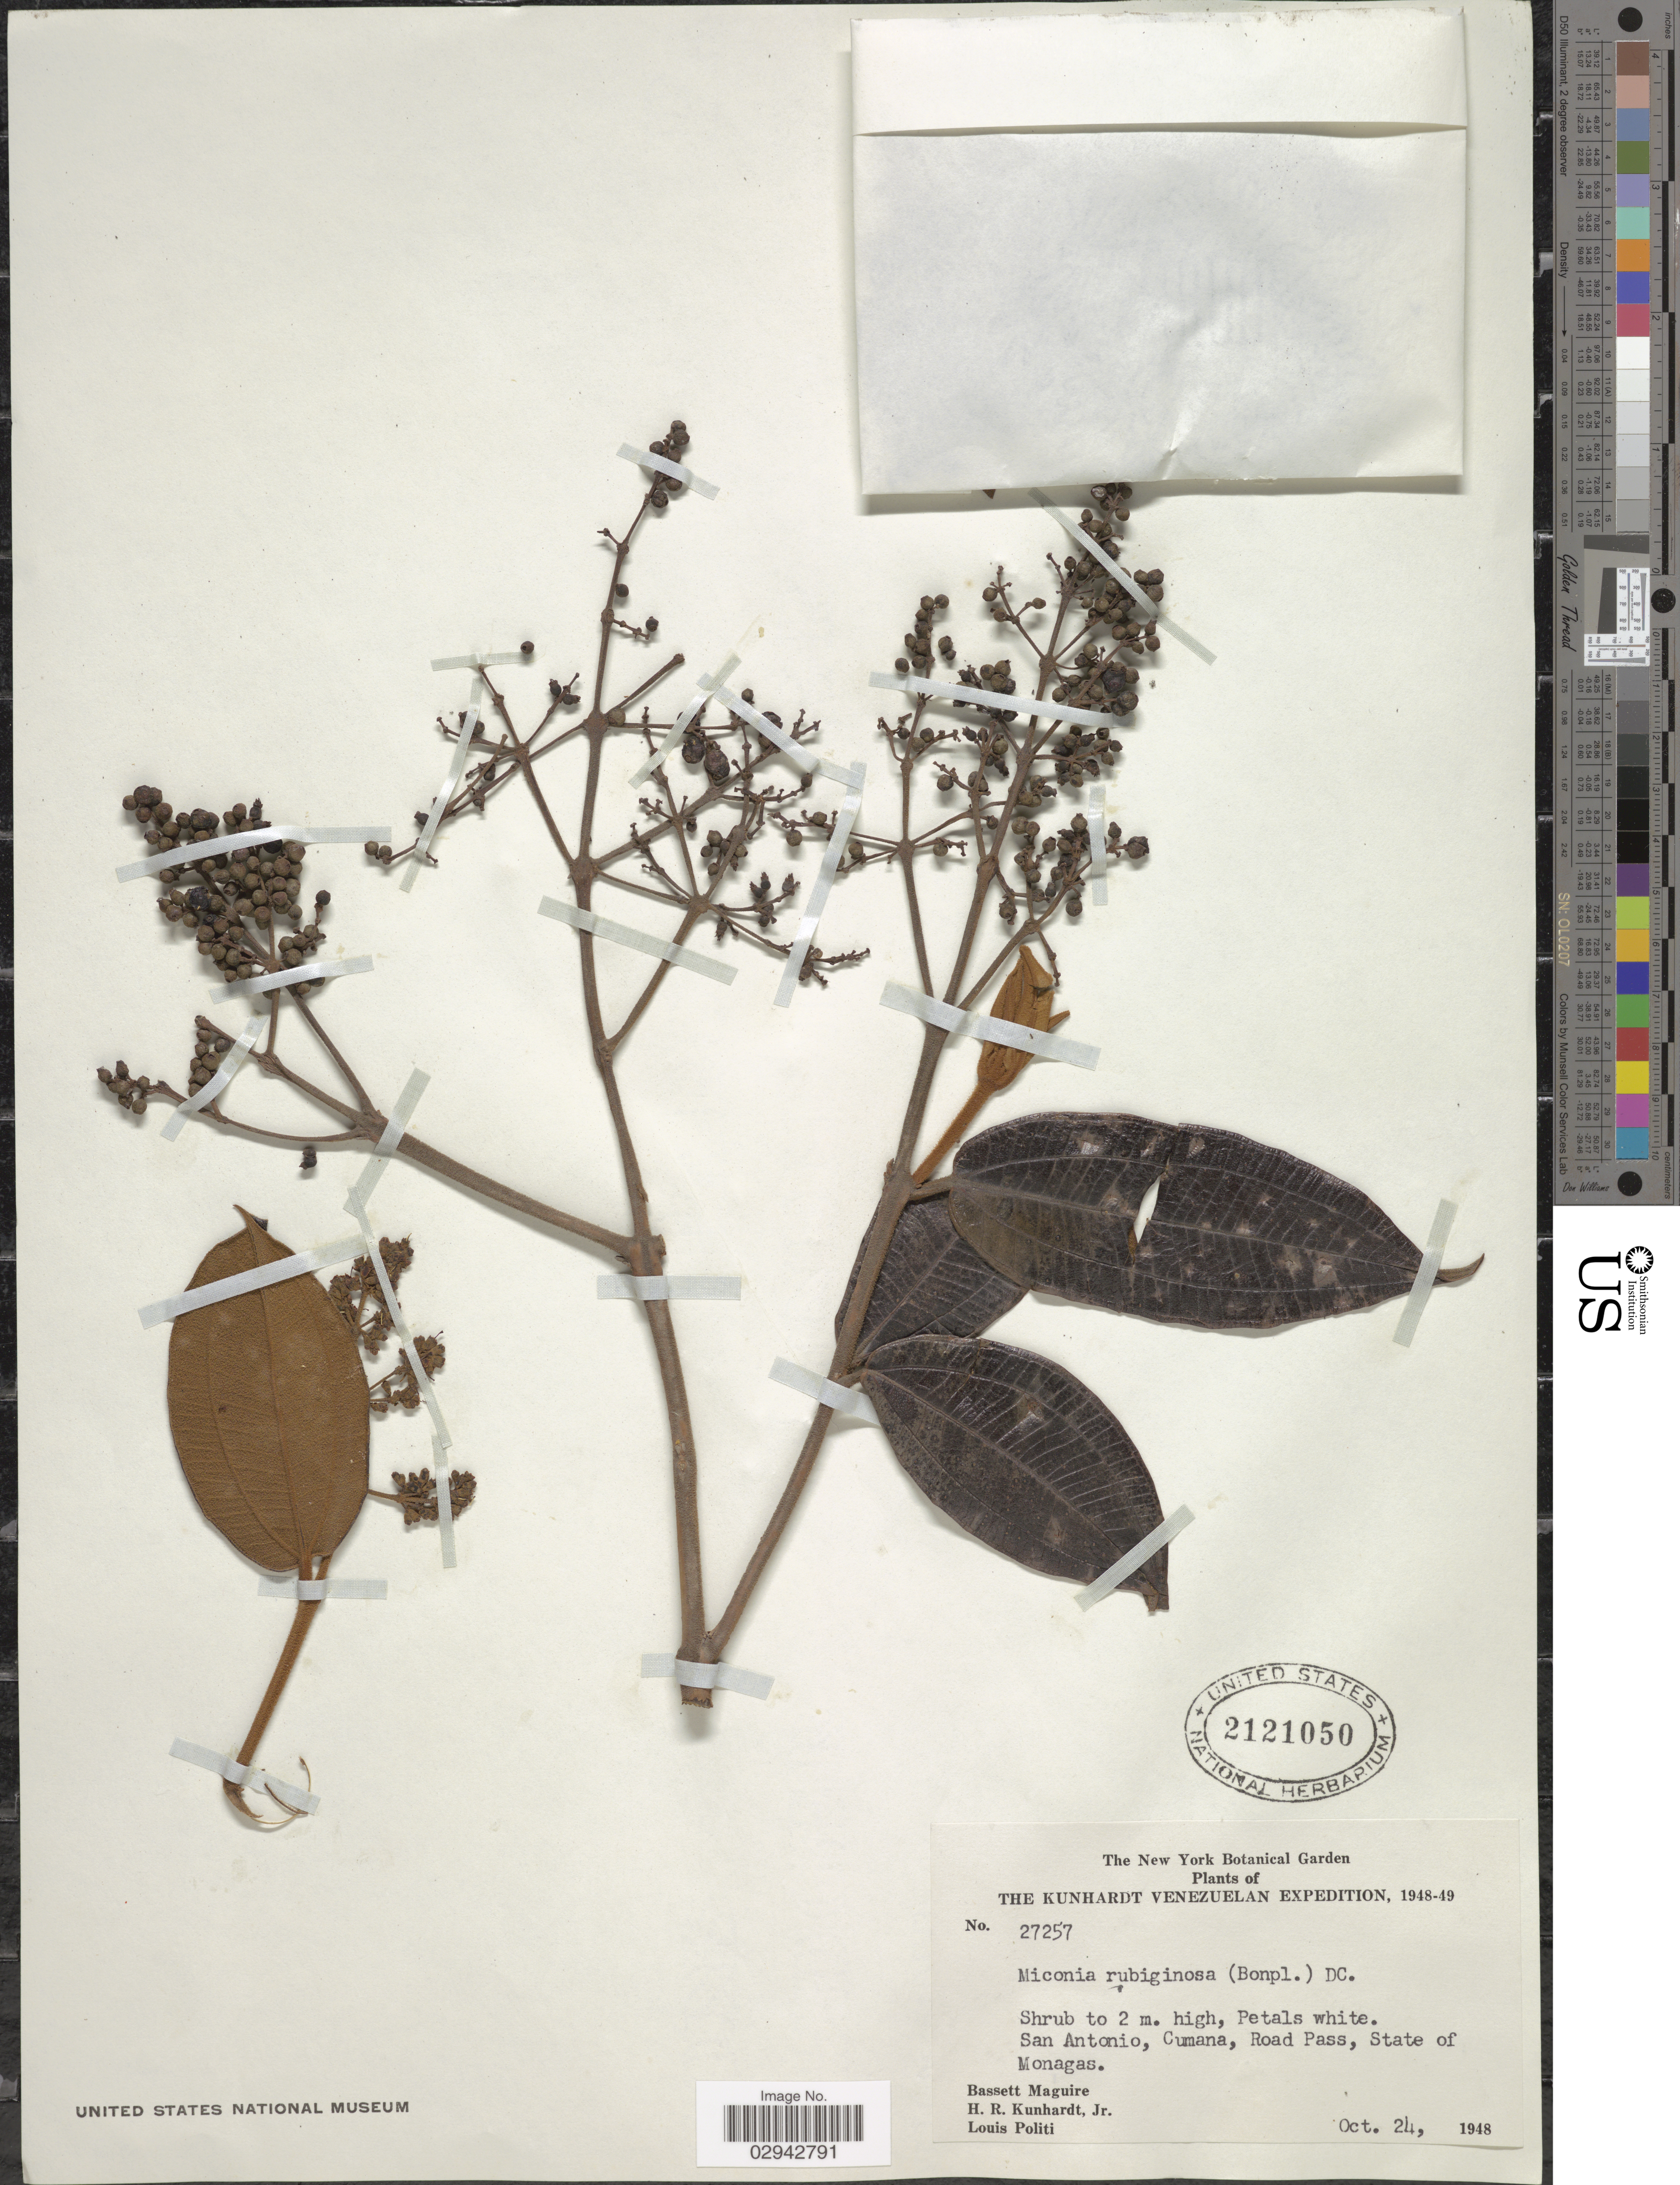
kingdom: Plantae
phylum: Tracheophyta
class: Magnoliopsida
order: Myrtales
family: Melastomataceae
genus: Miconia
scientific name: Miconia rubiginosa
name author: (Bonpl.) DC.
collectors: B. Maguire, H. Kunhardt & L. Politi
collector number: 27257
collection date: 1948-10-24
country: Venezuela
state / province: Monagas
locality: San Antonio, Cumana, Road Pass.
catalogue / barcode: US 2121050